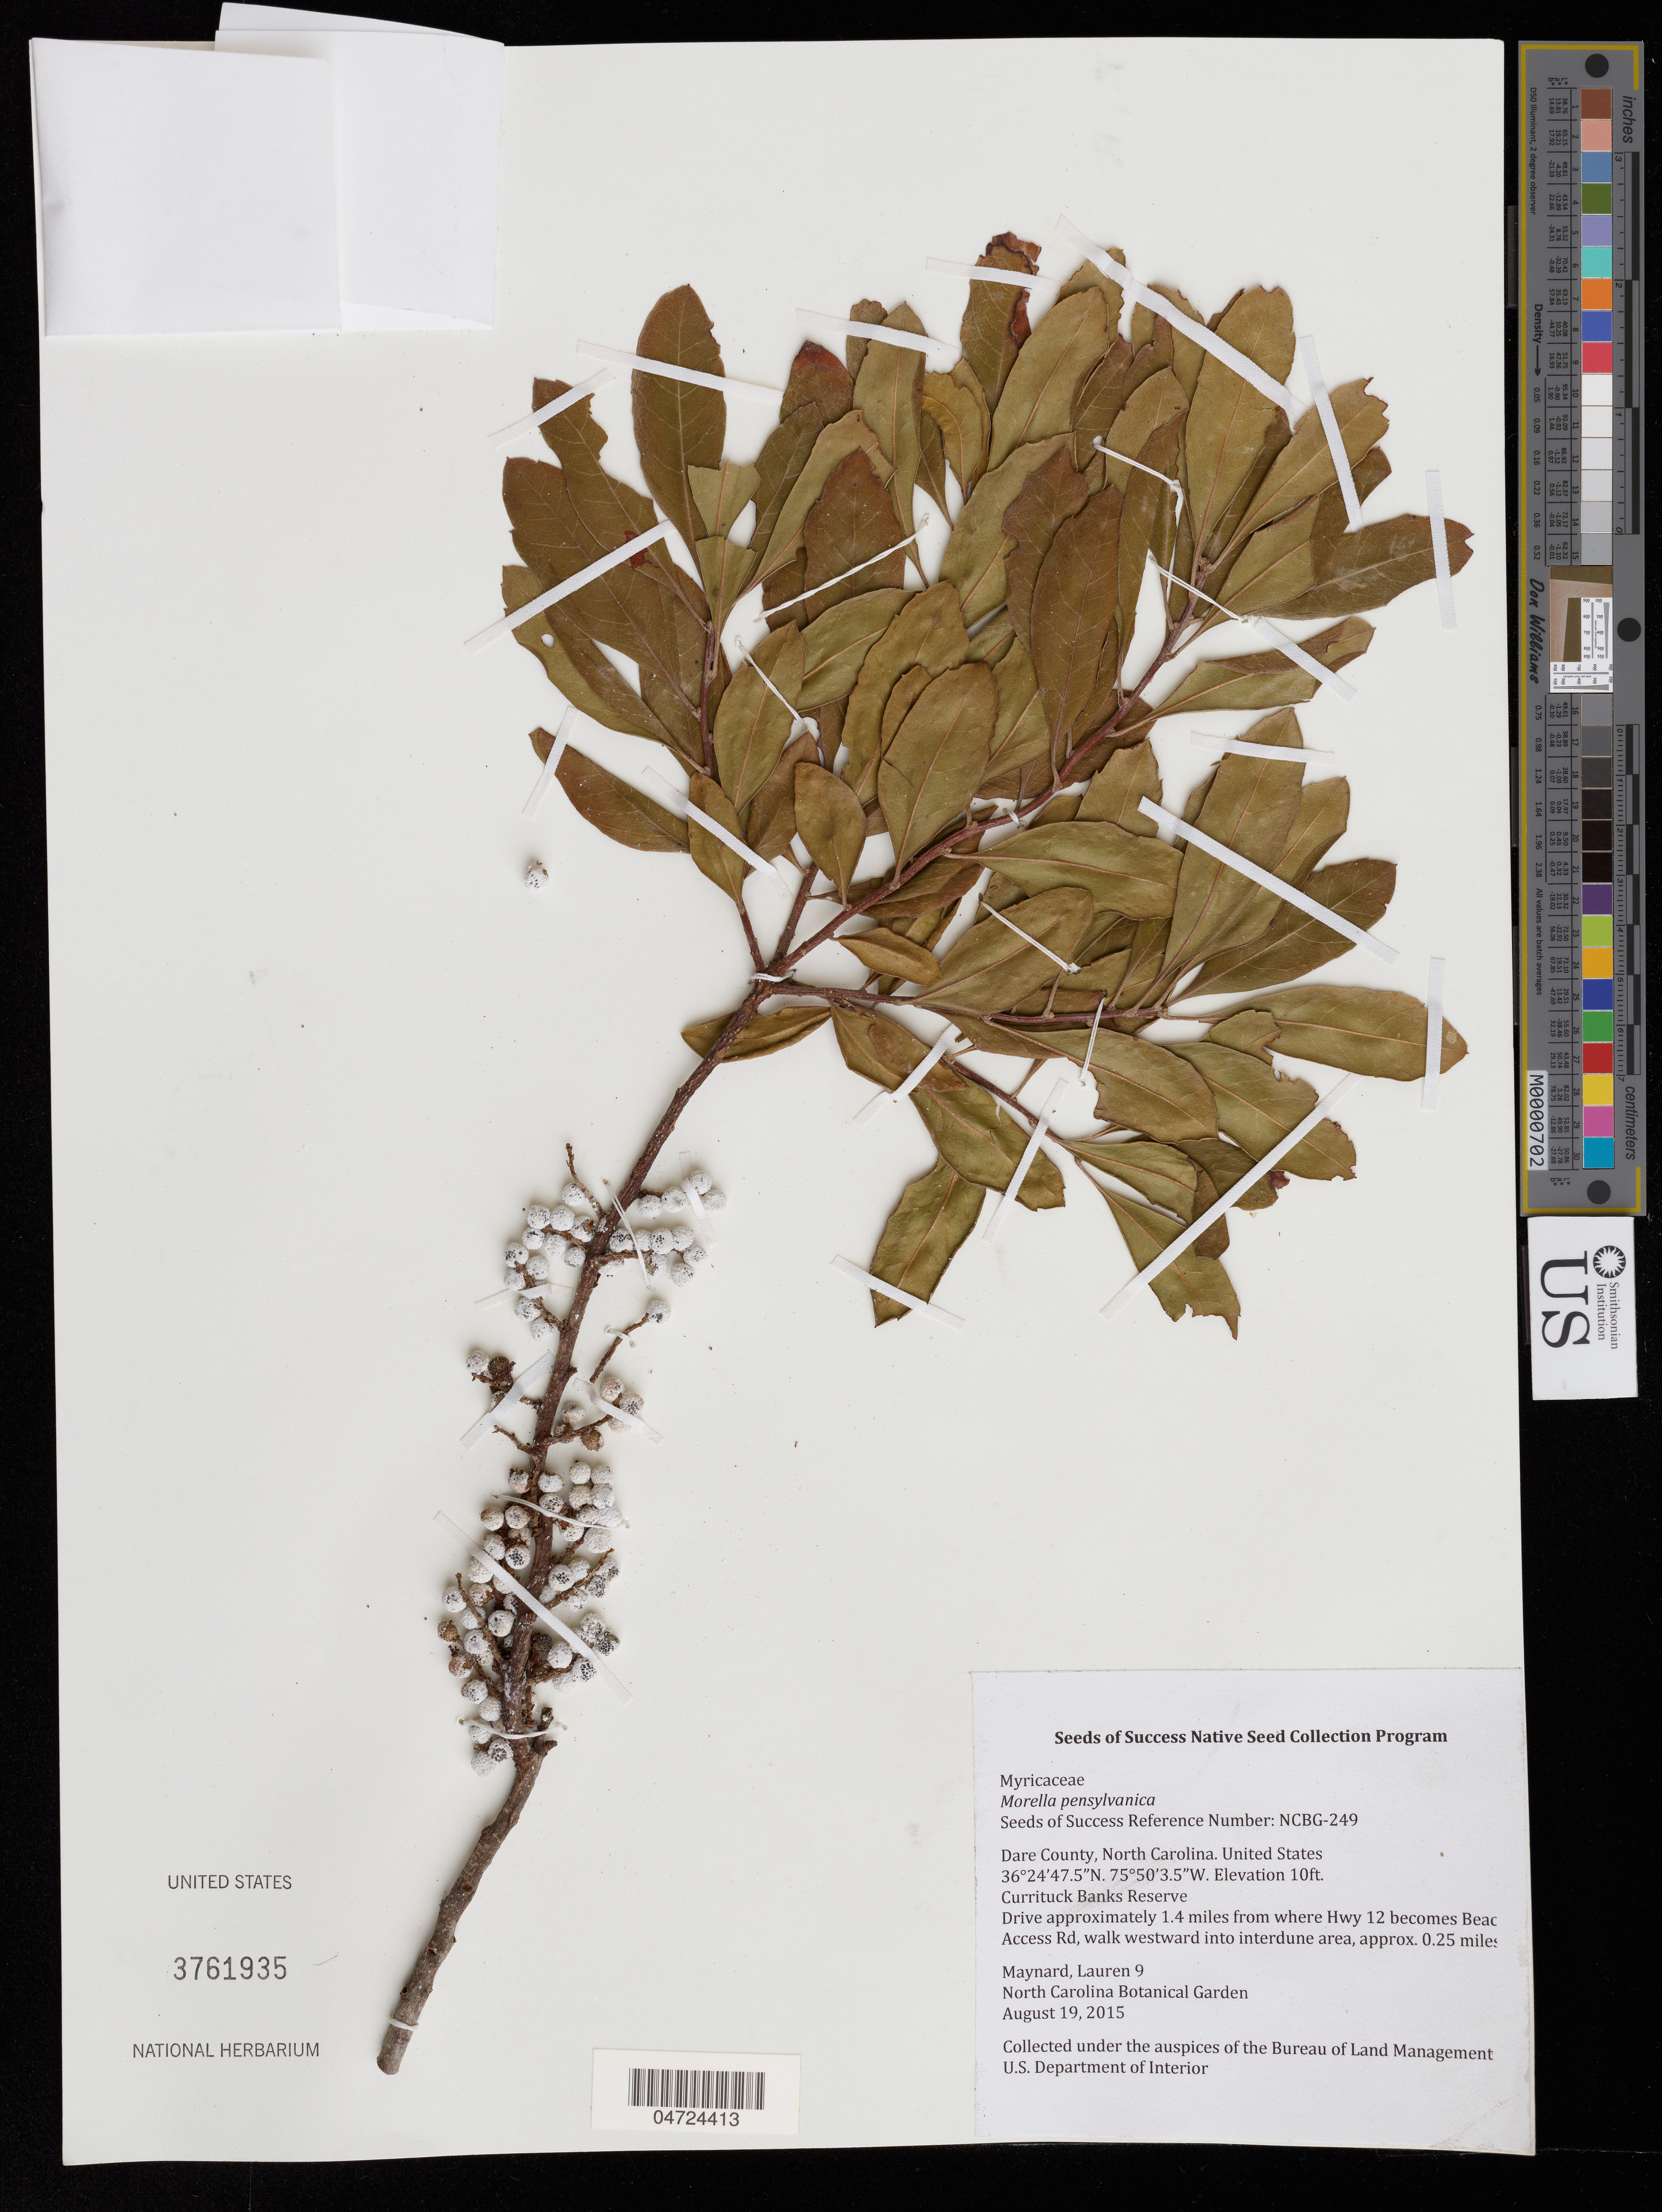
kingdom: Plantae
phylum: Tracheophyta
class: Magnoliopsida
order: Fagales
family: Myricaceae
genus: Morella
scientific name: Morella pensylvanica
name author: (Mirb.) Kartesz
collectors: L. Maynard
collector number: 9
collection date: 2015-08-19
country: United States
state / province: North Carolina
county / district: Dare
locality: Dare County. Currituck Banks Reserve. Drive approximately 1.4 miles from where Hwy 12 becomes Beac Access Rd, walk westward into interdune area, approx. 0.25 miles.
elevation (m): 3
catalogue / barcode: US 3761935